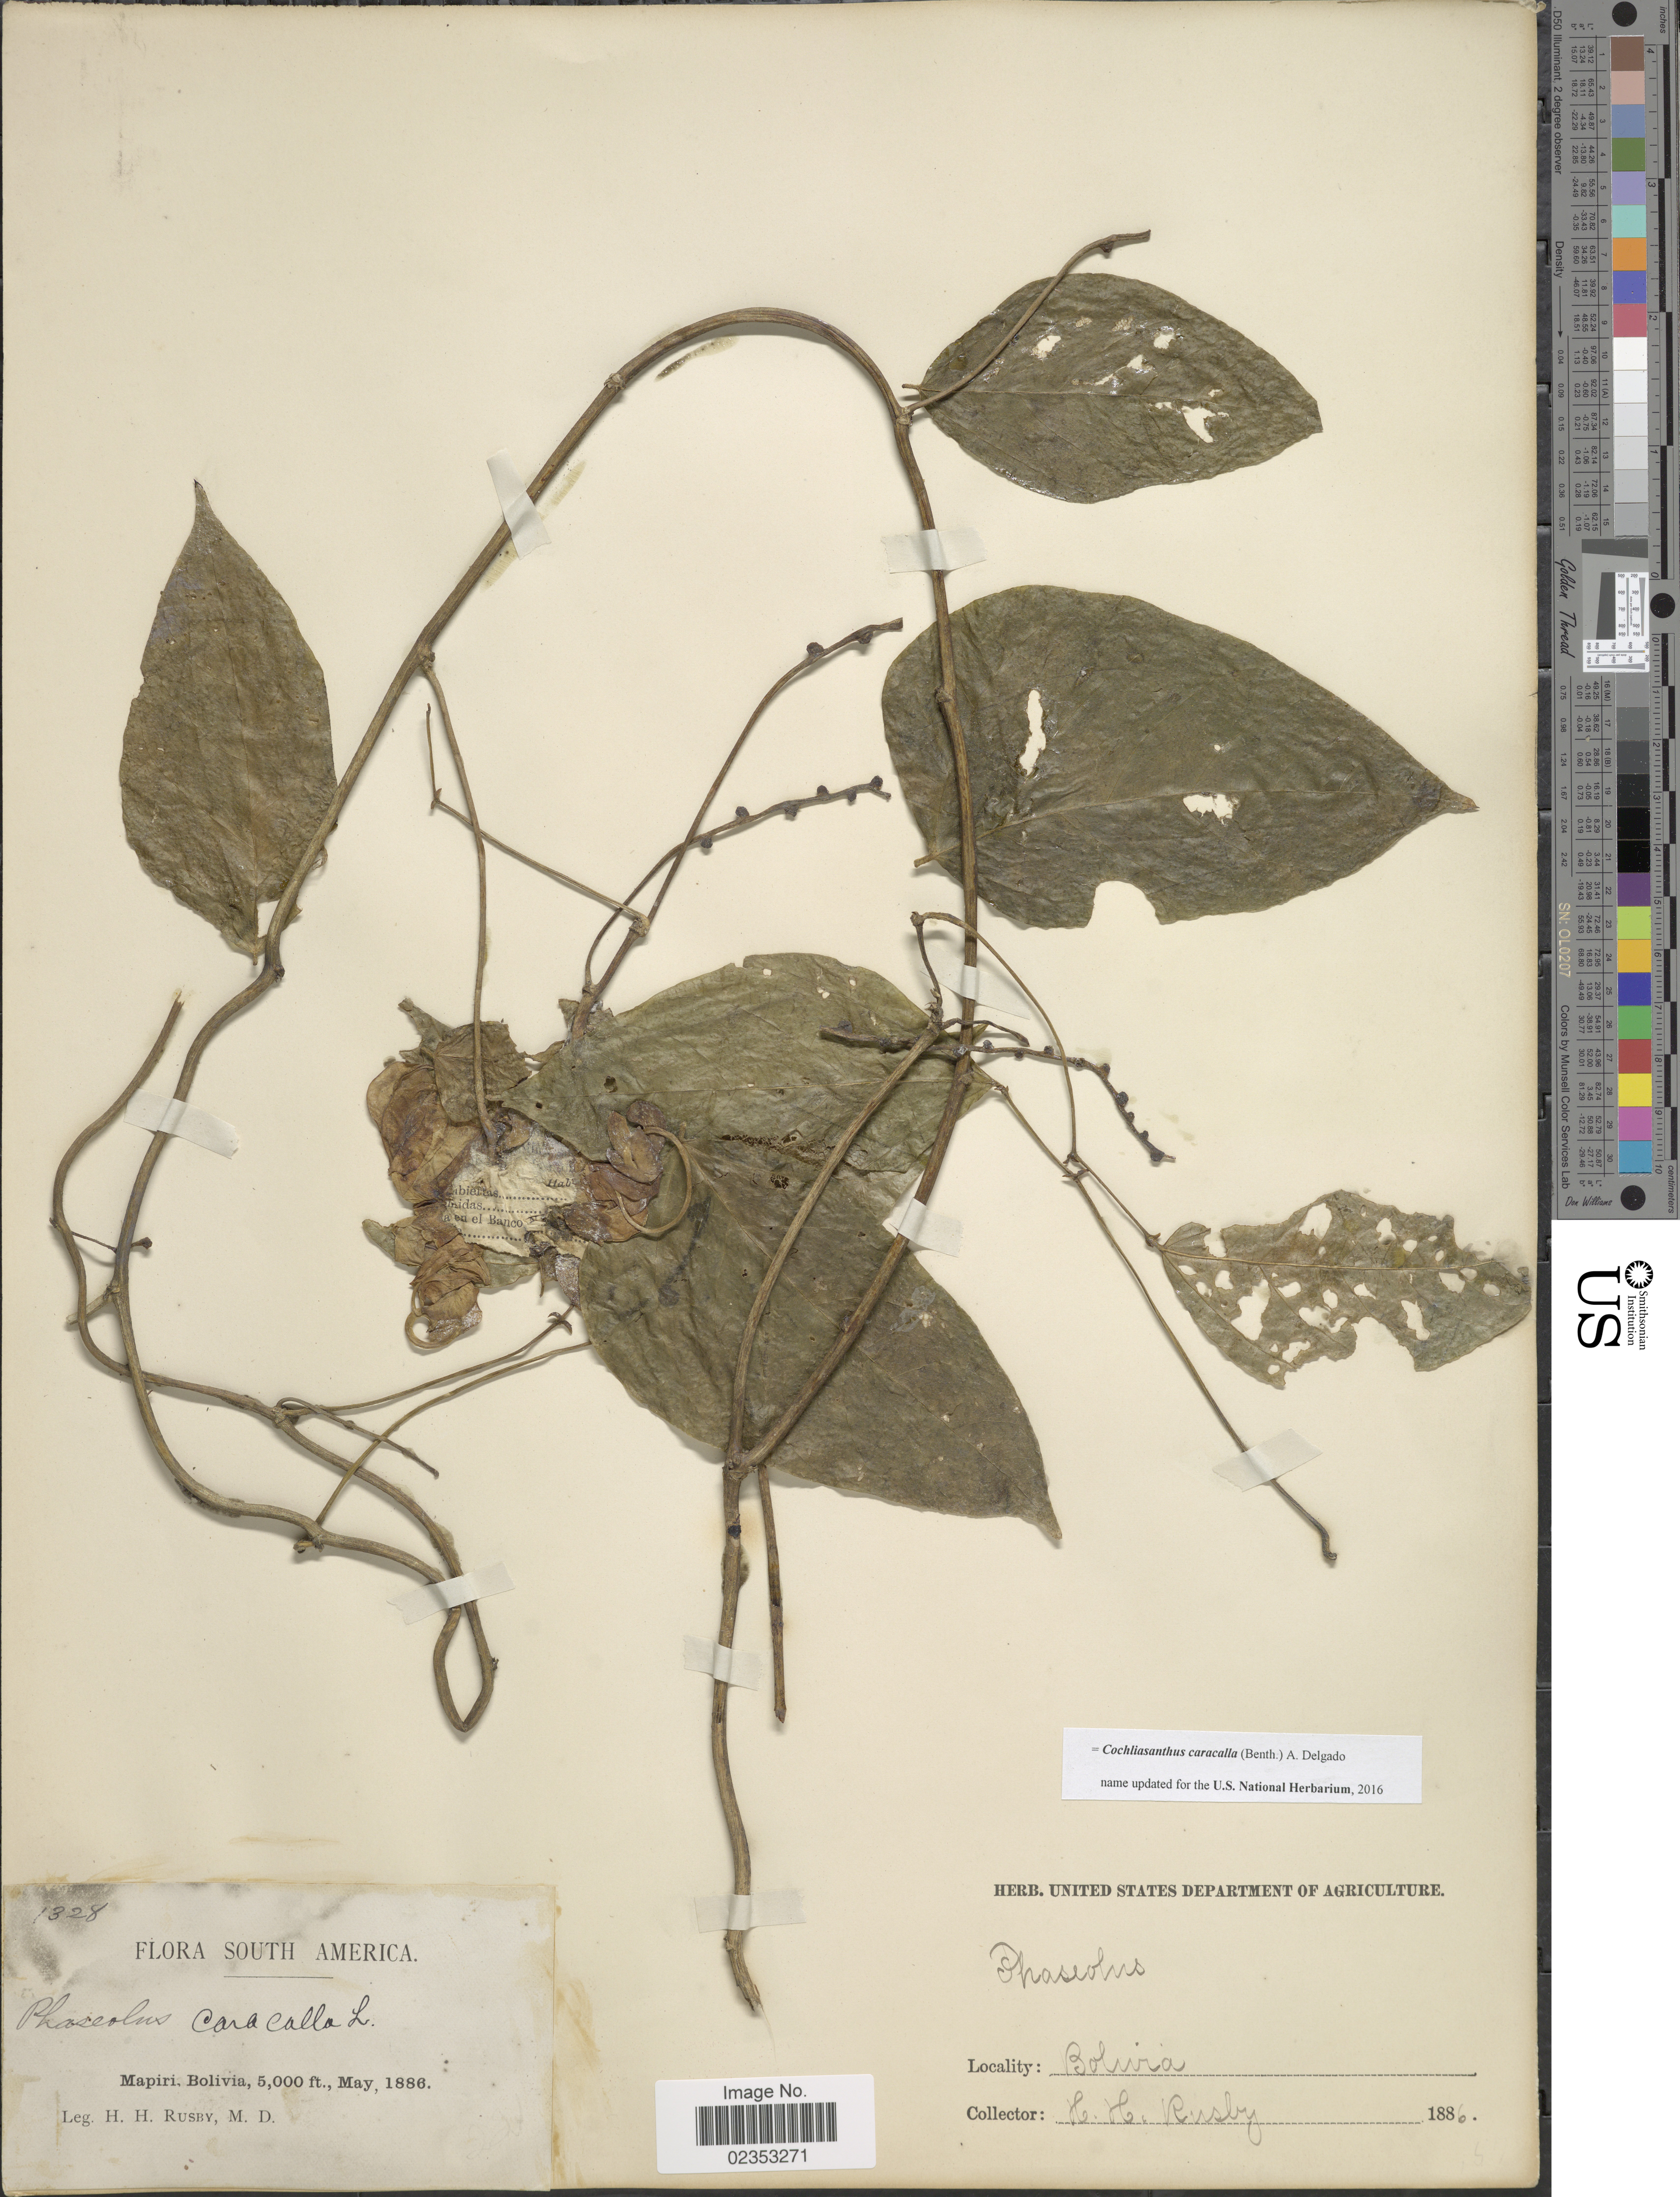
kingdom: Plantae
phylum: Tracheophyta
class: Magnoliopsida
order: Fabales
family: Fabaceae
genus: Cochliasanthus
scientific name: Cochliasanthus caracalla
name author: (L.) Trew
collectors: H. H. Rusby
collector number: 1328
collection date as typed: May, 1886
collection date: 1886-05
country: Bolivia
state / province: La Páz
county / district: Larecaja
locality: Mapiri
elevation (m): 1524